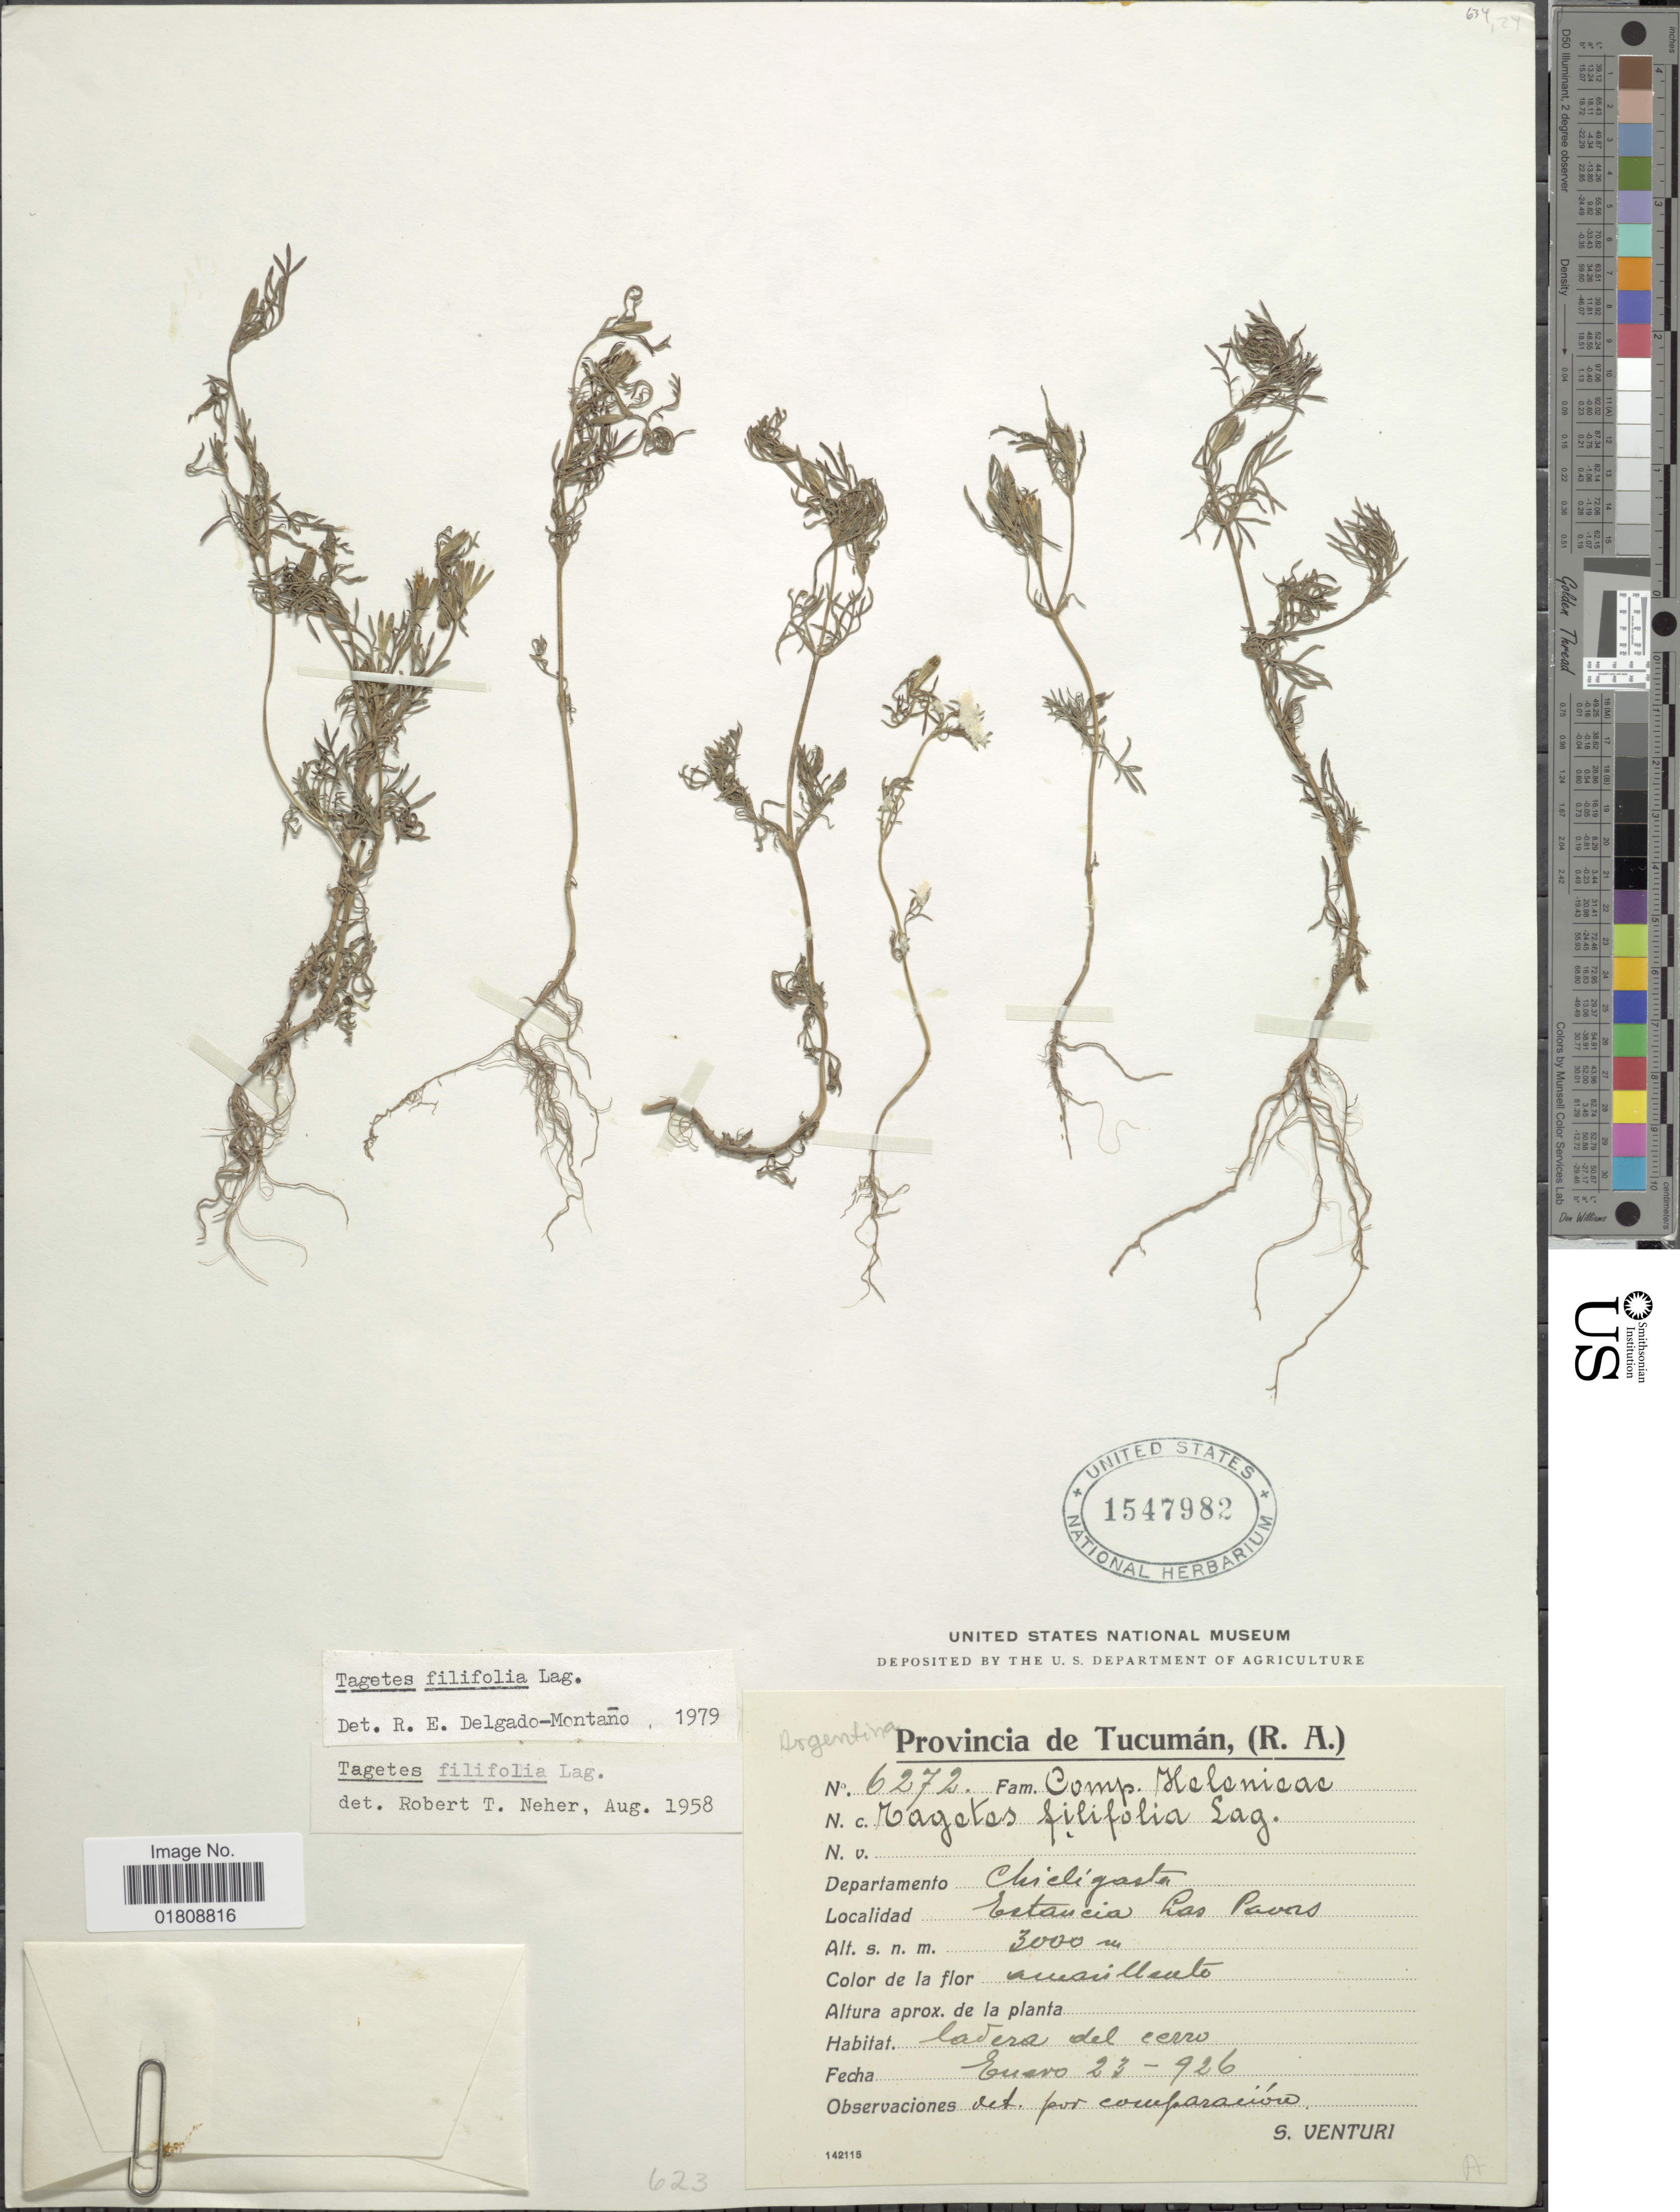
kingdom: Plantae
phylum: Tracheophyta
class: Magnoliopsida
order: Asterales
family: Asteraceae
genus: Tagetes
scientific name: Tagetes filifolia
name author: Lag.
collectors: S. Venturi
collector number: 6272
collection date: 1926-01-23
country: Argentina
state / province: Tucuman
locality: Departamento Chicligasta, Estancia Las Pavas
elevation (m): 3000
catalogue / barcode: US 1547982